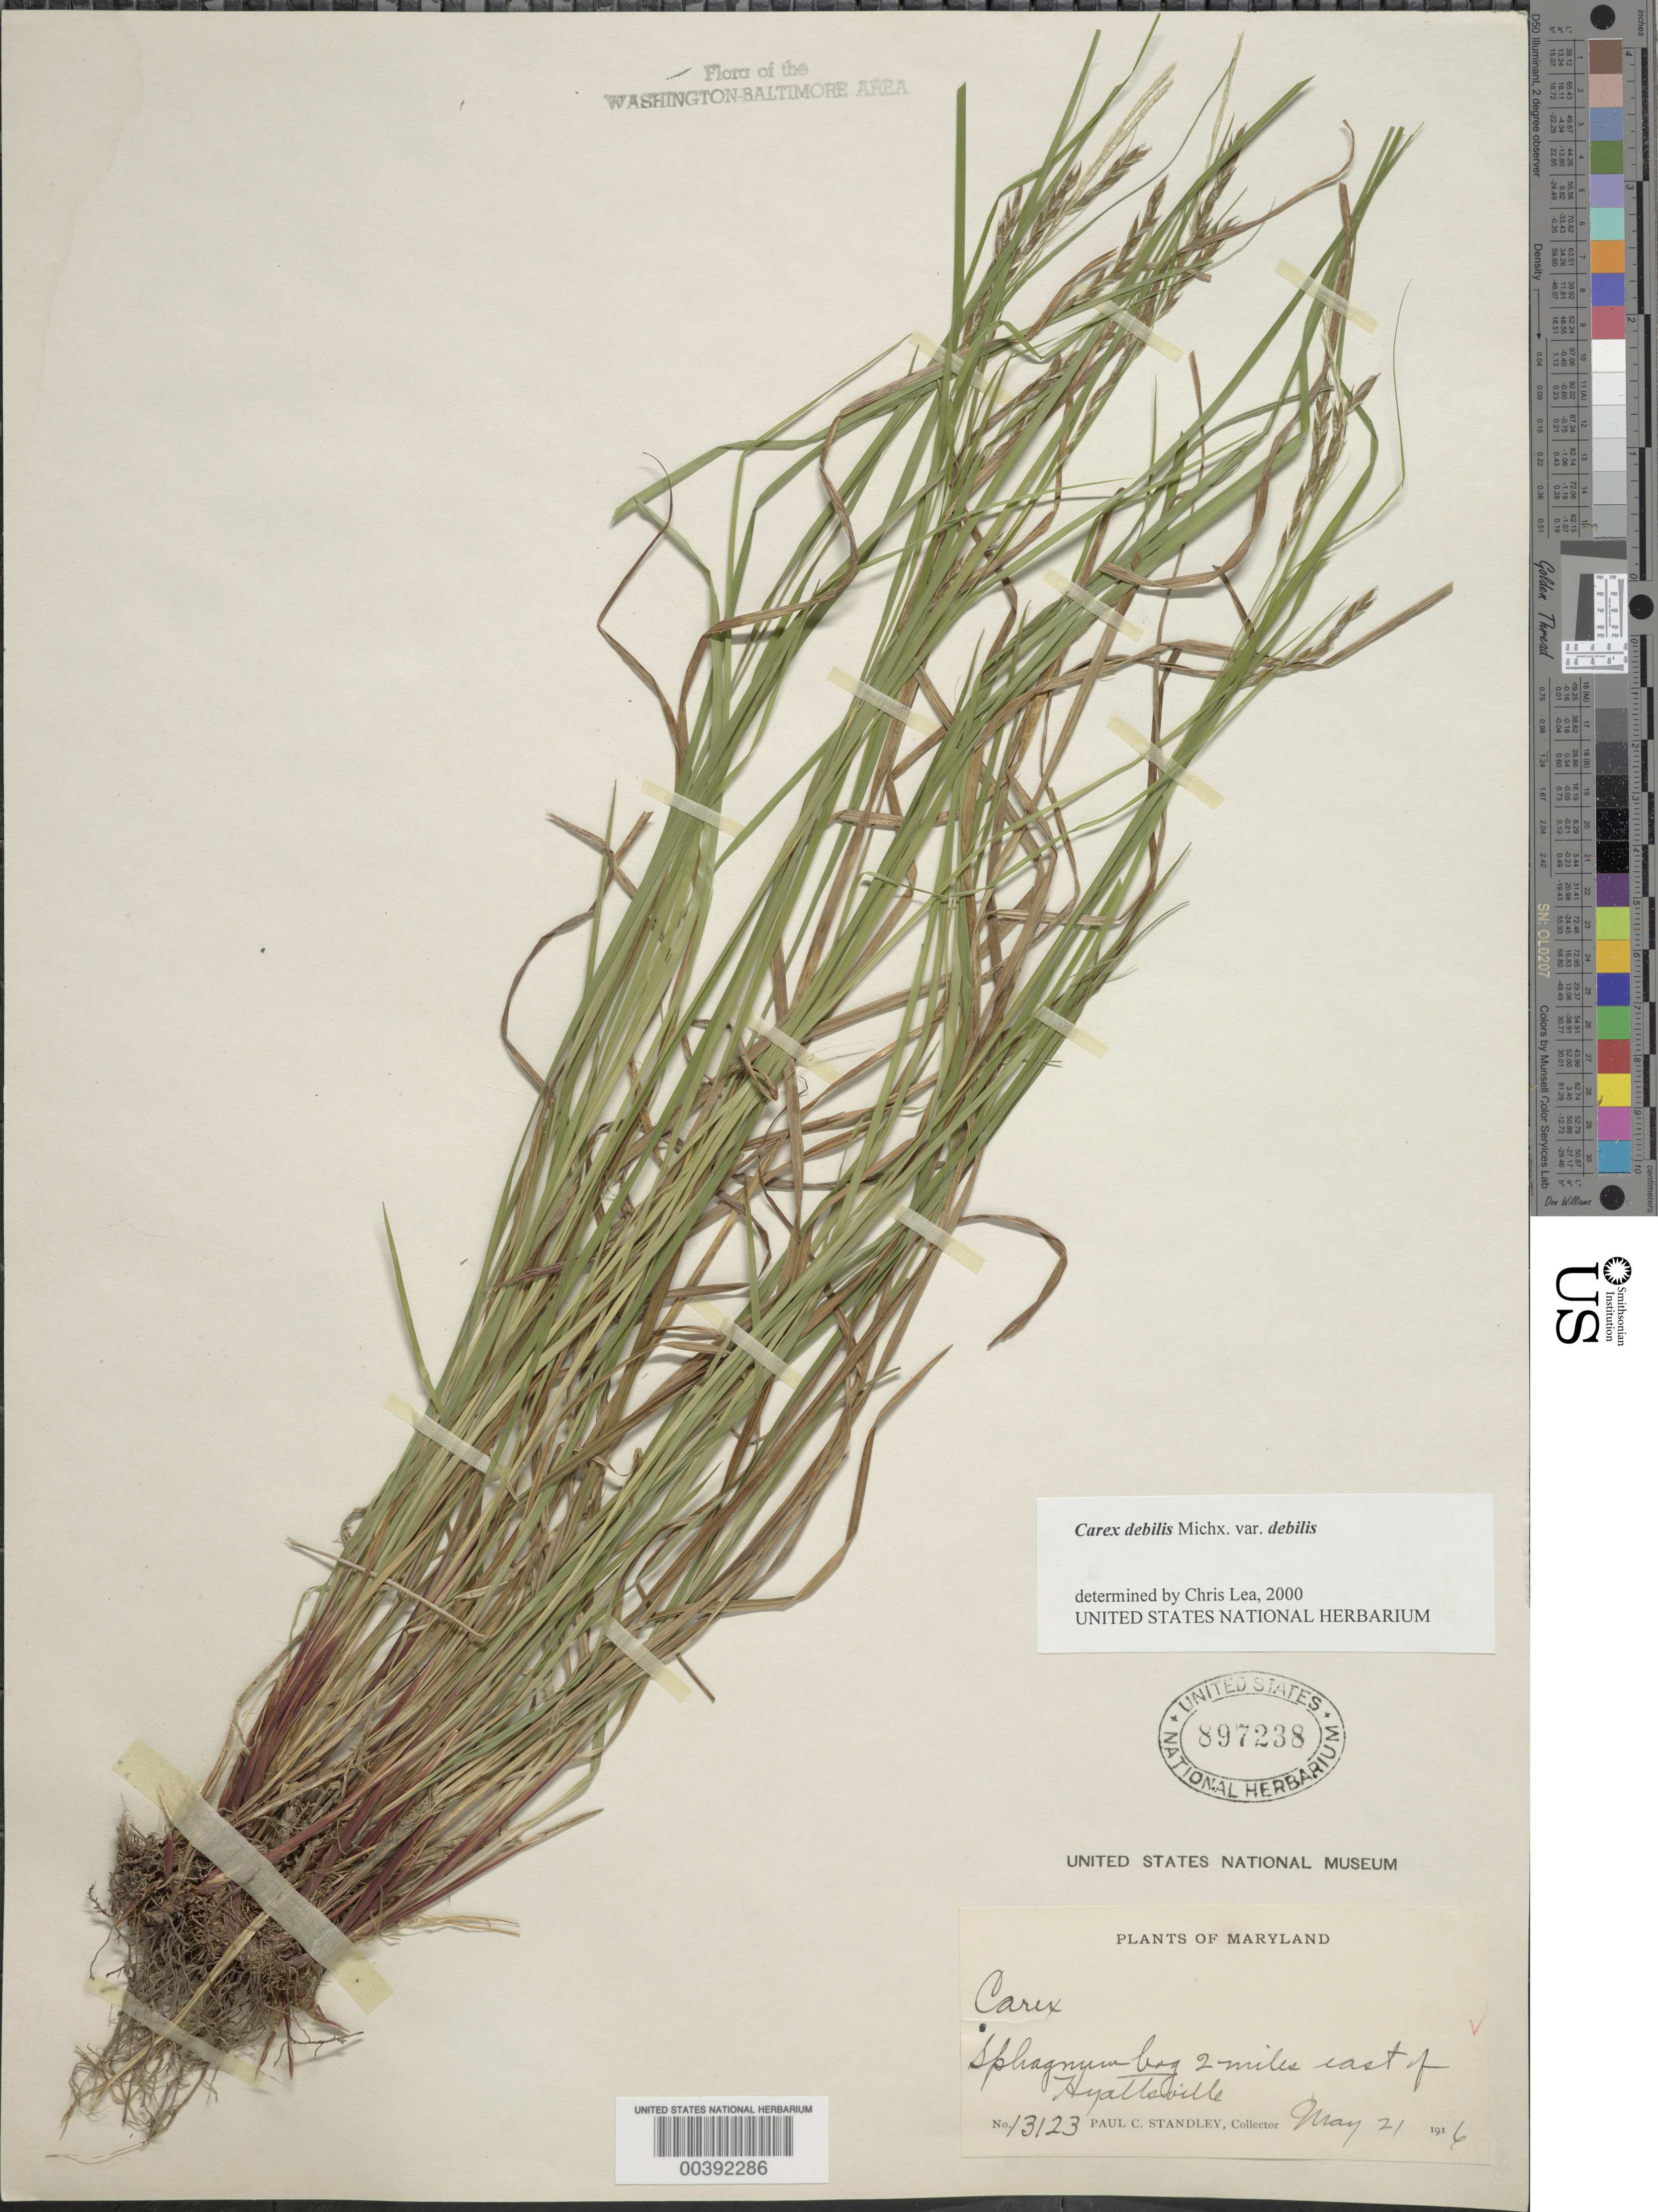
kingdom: Plantae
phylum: Tracheophyta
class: Liliopsida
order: Poales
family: Cyperaceae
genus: Carex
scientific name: Carex debilis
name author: Michx.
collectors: P. C. Standley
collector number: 13123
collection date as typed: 21 May 1916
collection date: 1916-05-21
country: United States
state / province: Maryland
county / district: Prince George's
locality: East of Hyattsville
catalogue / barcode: US 897238